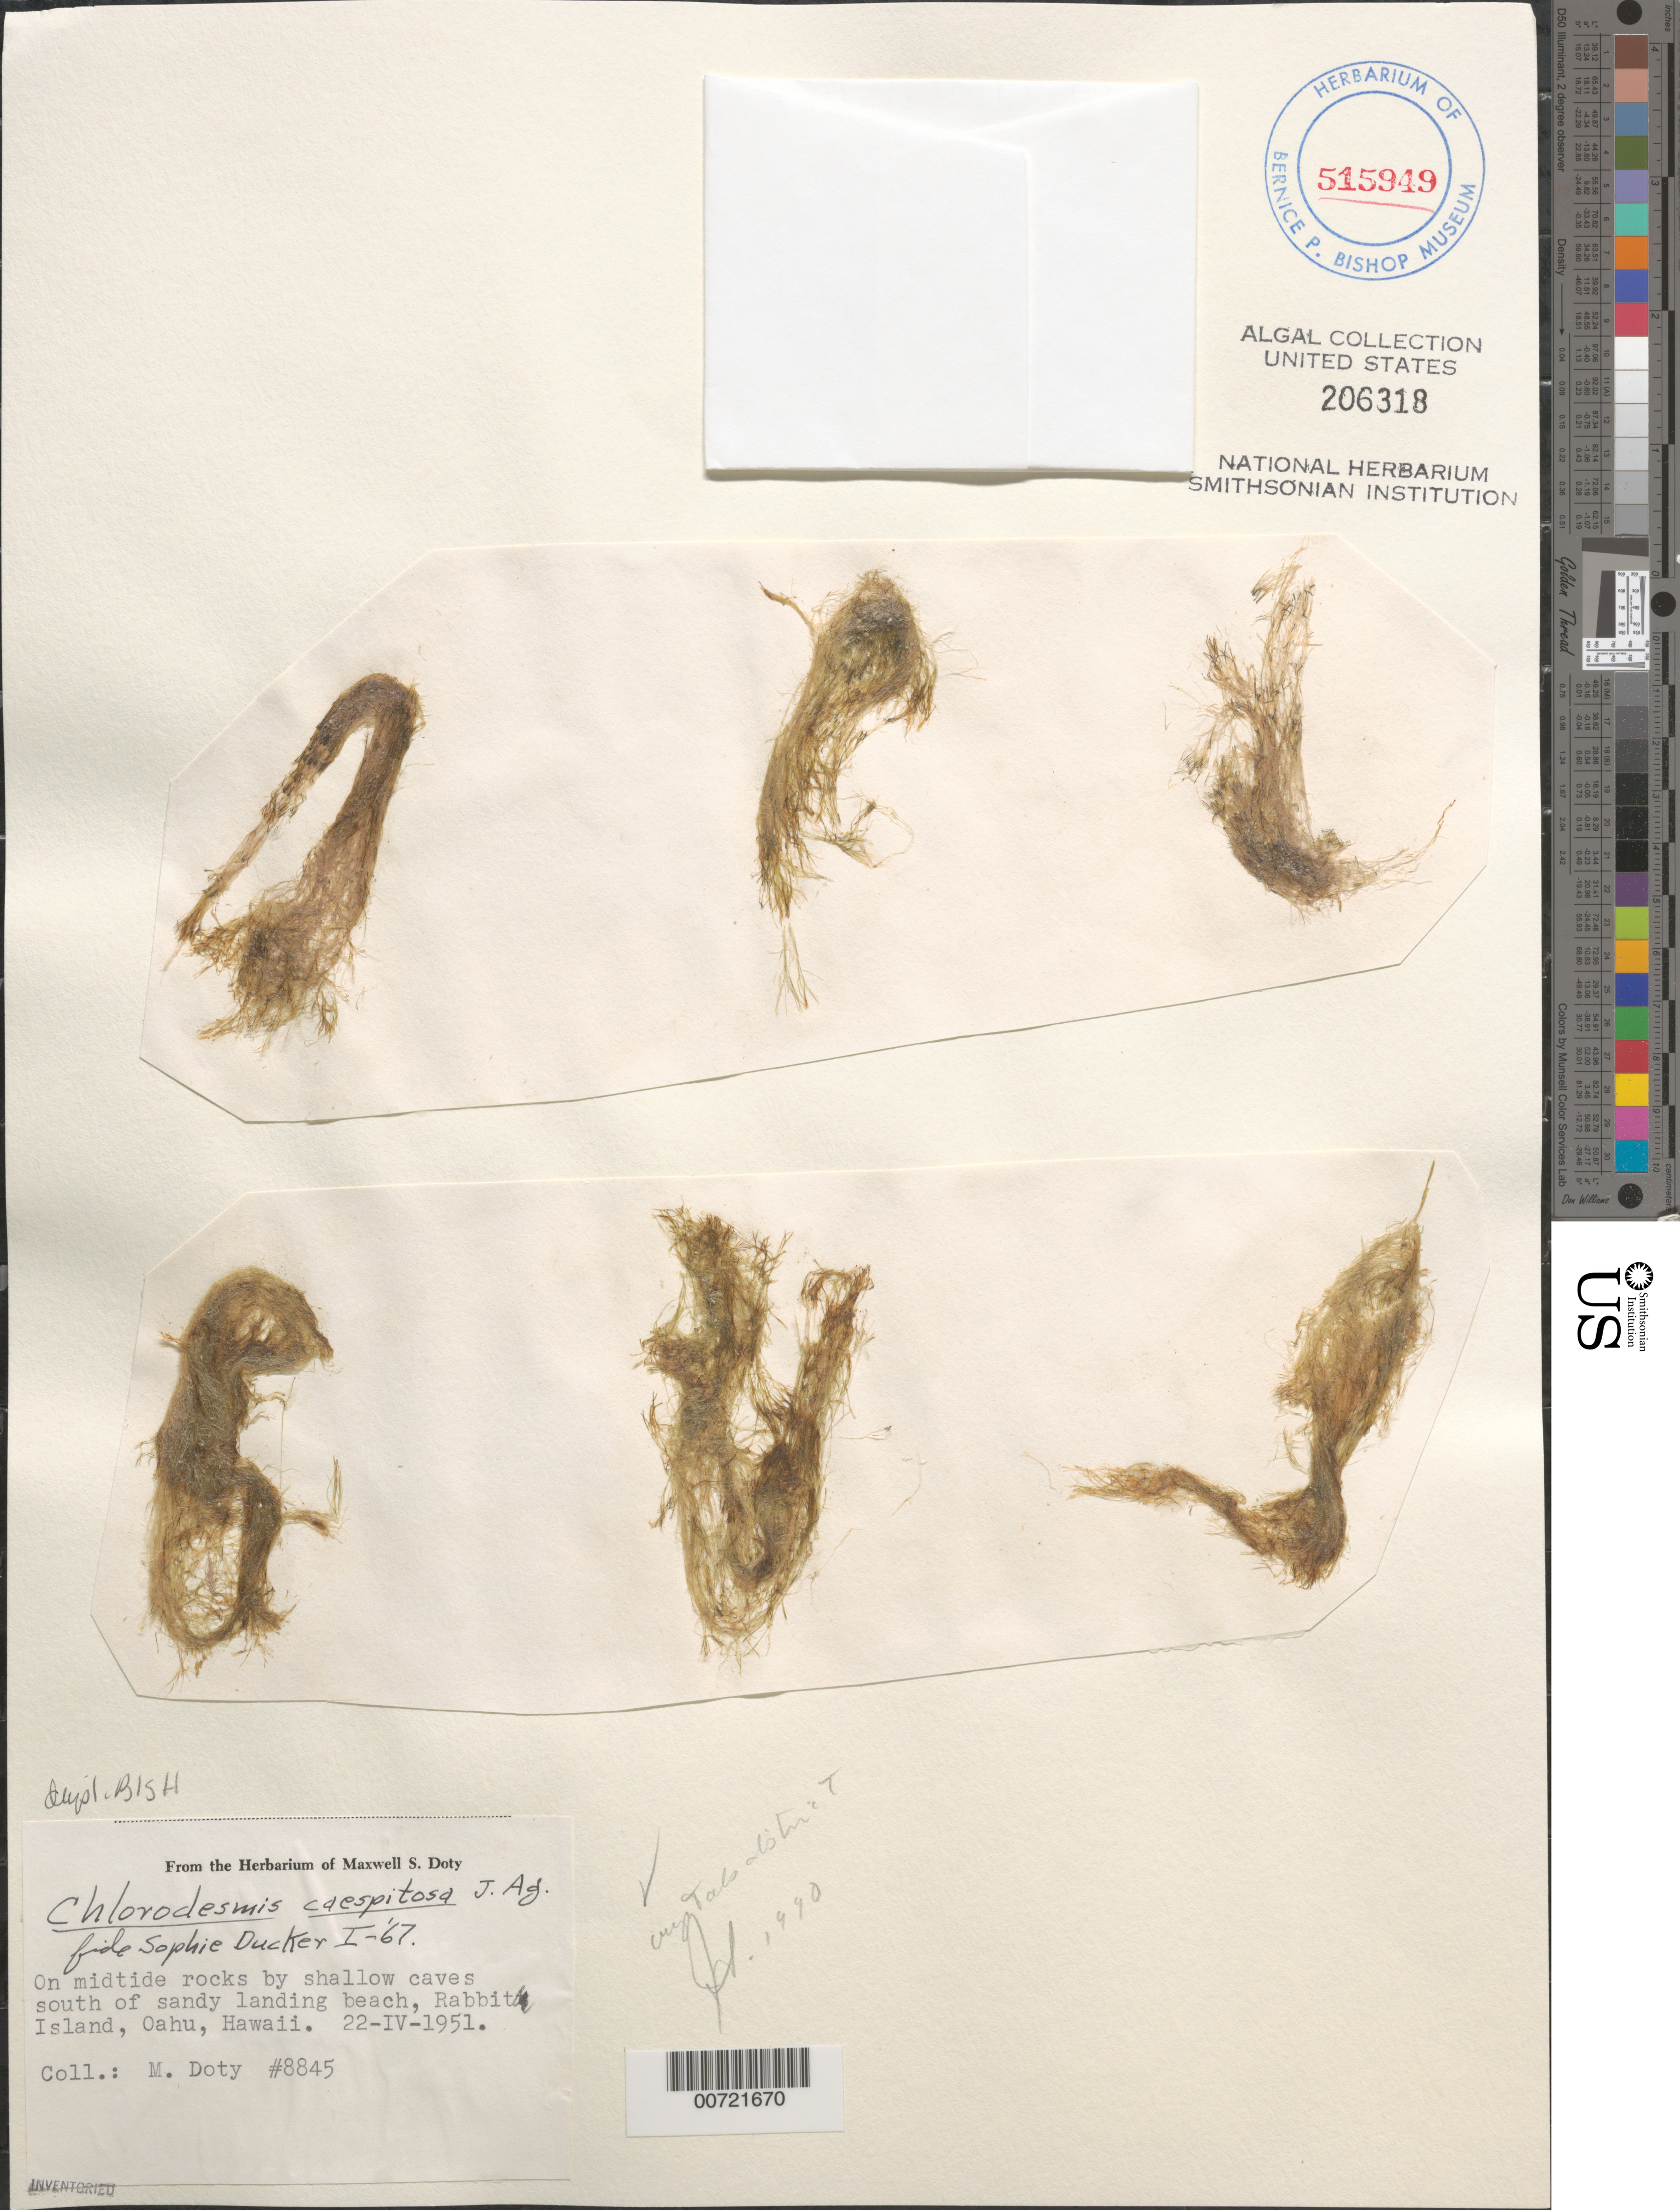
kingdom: Plantae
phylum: Chlorophyta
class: Ulvophyceae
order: Bryopsidales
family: Udoteaceae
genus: Chlorodesmis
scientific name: Chlorodesmis caespitosa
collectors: M. S. Doty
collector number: MSD 8845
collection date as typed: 22 Apr 1951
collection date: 1951-04-22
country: United States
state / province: Hawaii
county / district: Honolulu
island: Oahu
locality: Manana Island (Rabbit Island)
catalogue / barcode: US 206318